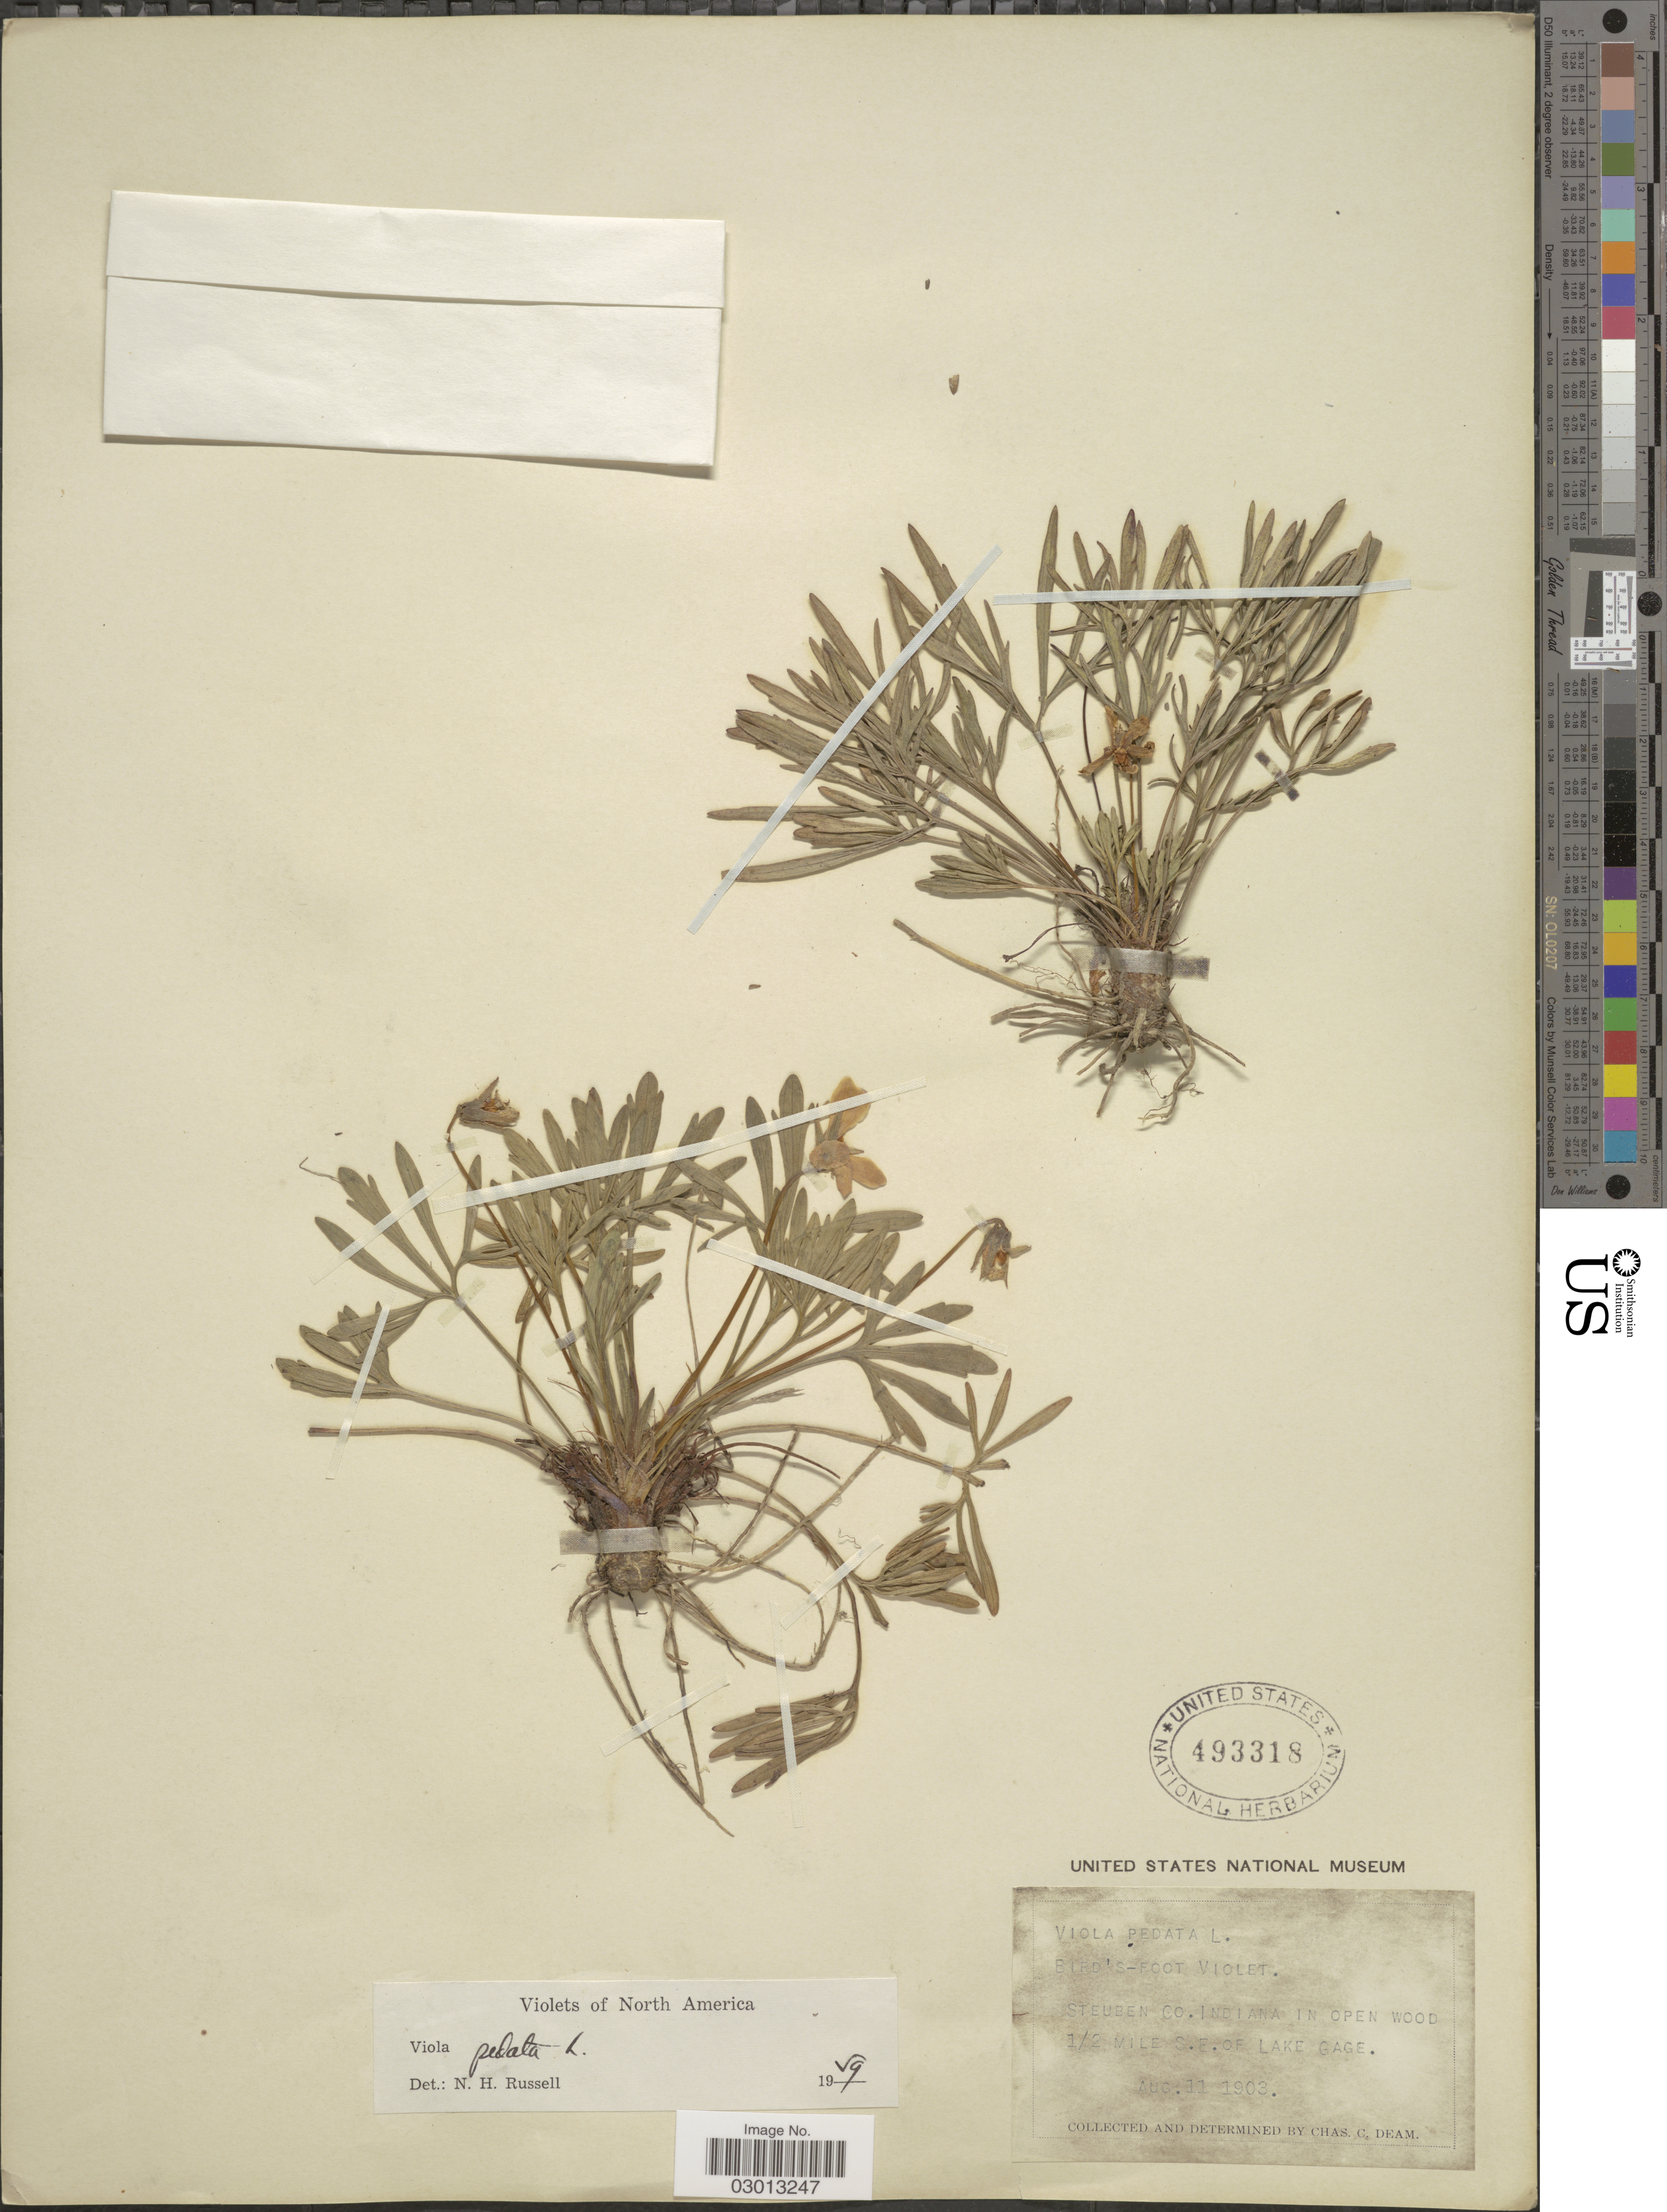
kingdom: Plantae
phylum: Tracheophyta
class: Magnoliopsida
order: Malpighiales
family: Violaceae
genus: Viola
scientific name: Viola pedata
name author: L.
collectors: C. C. Deam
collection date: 1903-08-11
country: United States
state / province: Indiana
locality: Steuben Co. Indiana in open wood 1/2 mile S.E. of Lake Gage.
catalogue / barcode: US 493318